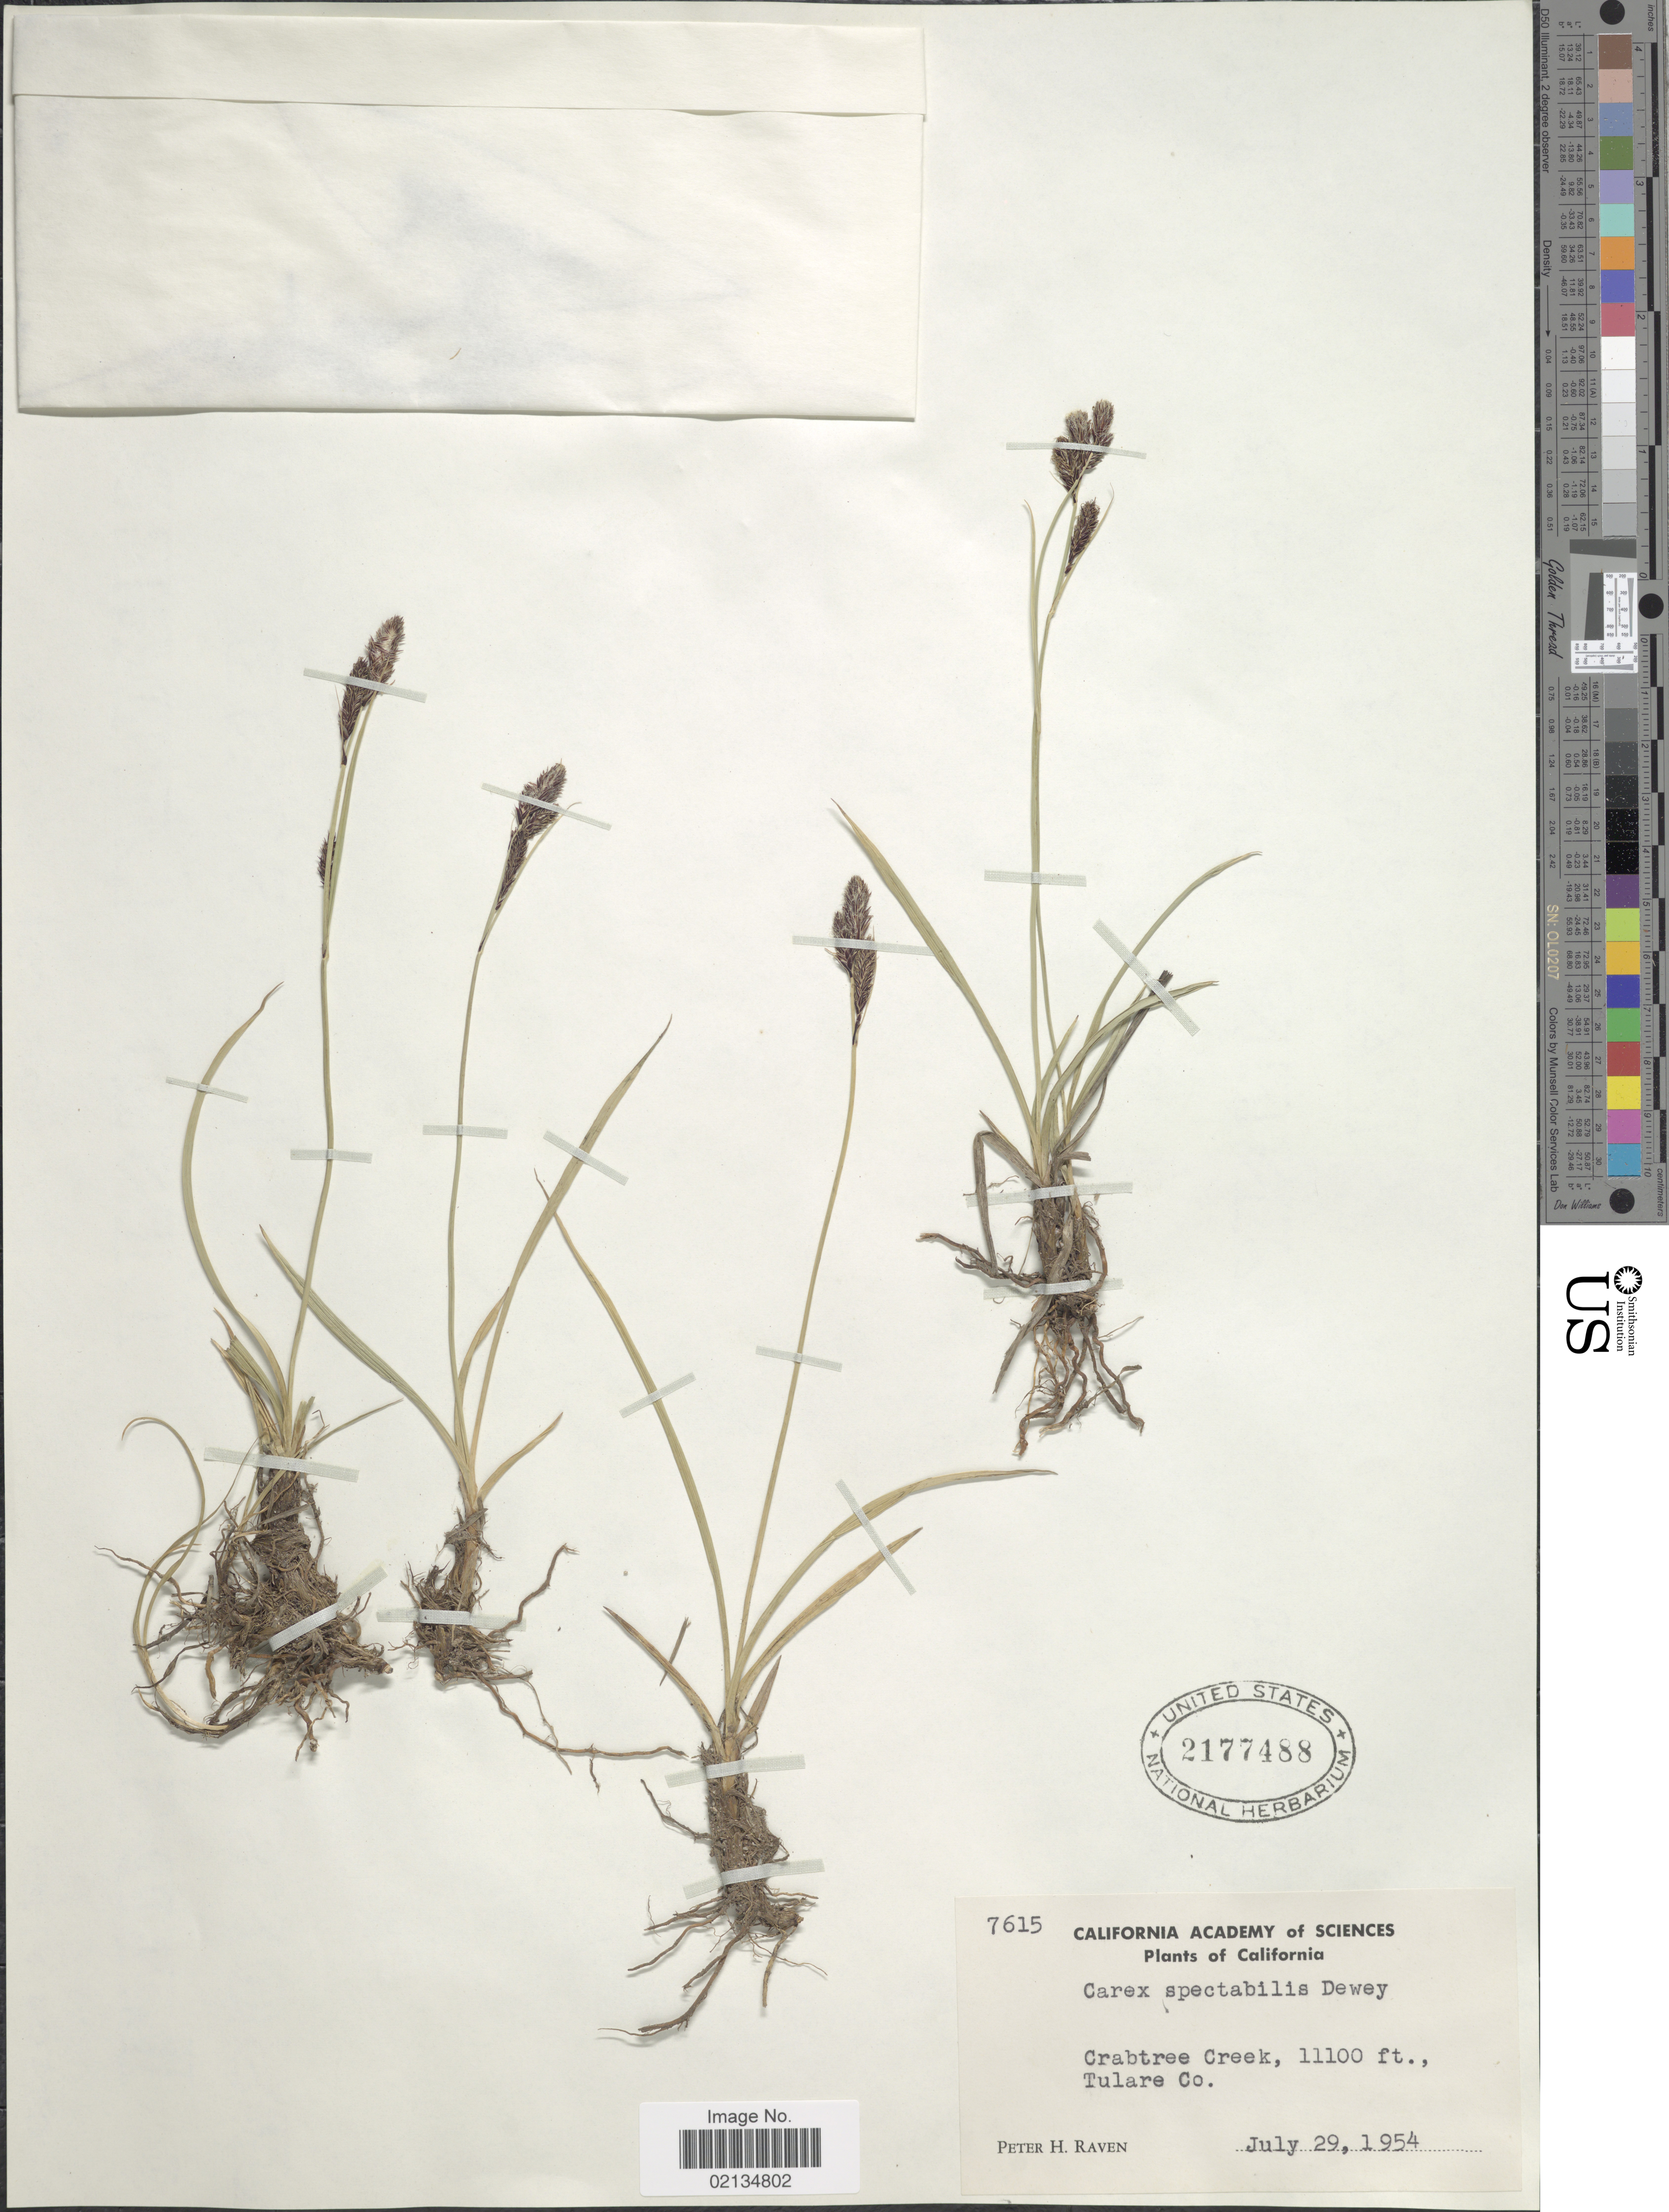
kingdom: Plantae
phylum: Tracheophyta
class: Liliopsida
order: Poales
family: Cyperaceae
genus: Carex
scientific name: Carex spectabilis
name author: Dewey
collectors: P. Raven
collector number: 7615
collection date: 1954-07-29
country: United States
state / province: California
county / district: Tulare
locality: Crabtree Creek, Tulare Co.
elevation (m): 3383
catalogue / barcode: US 2177488